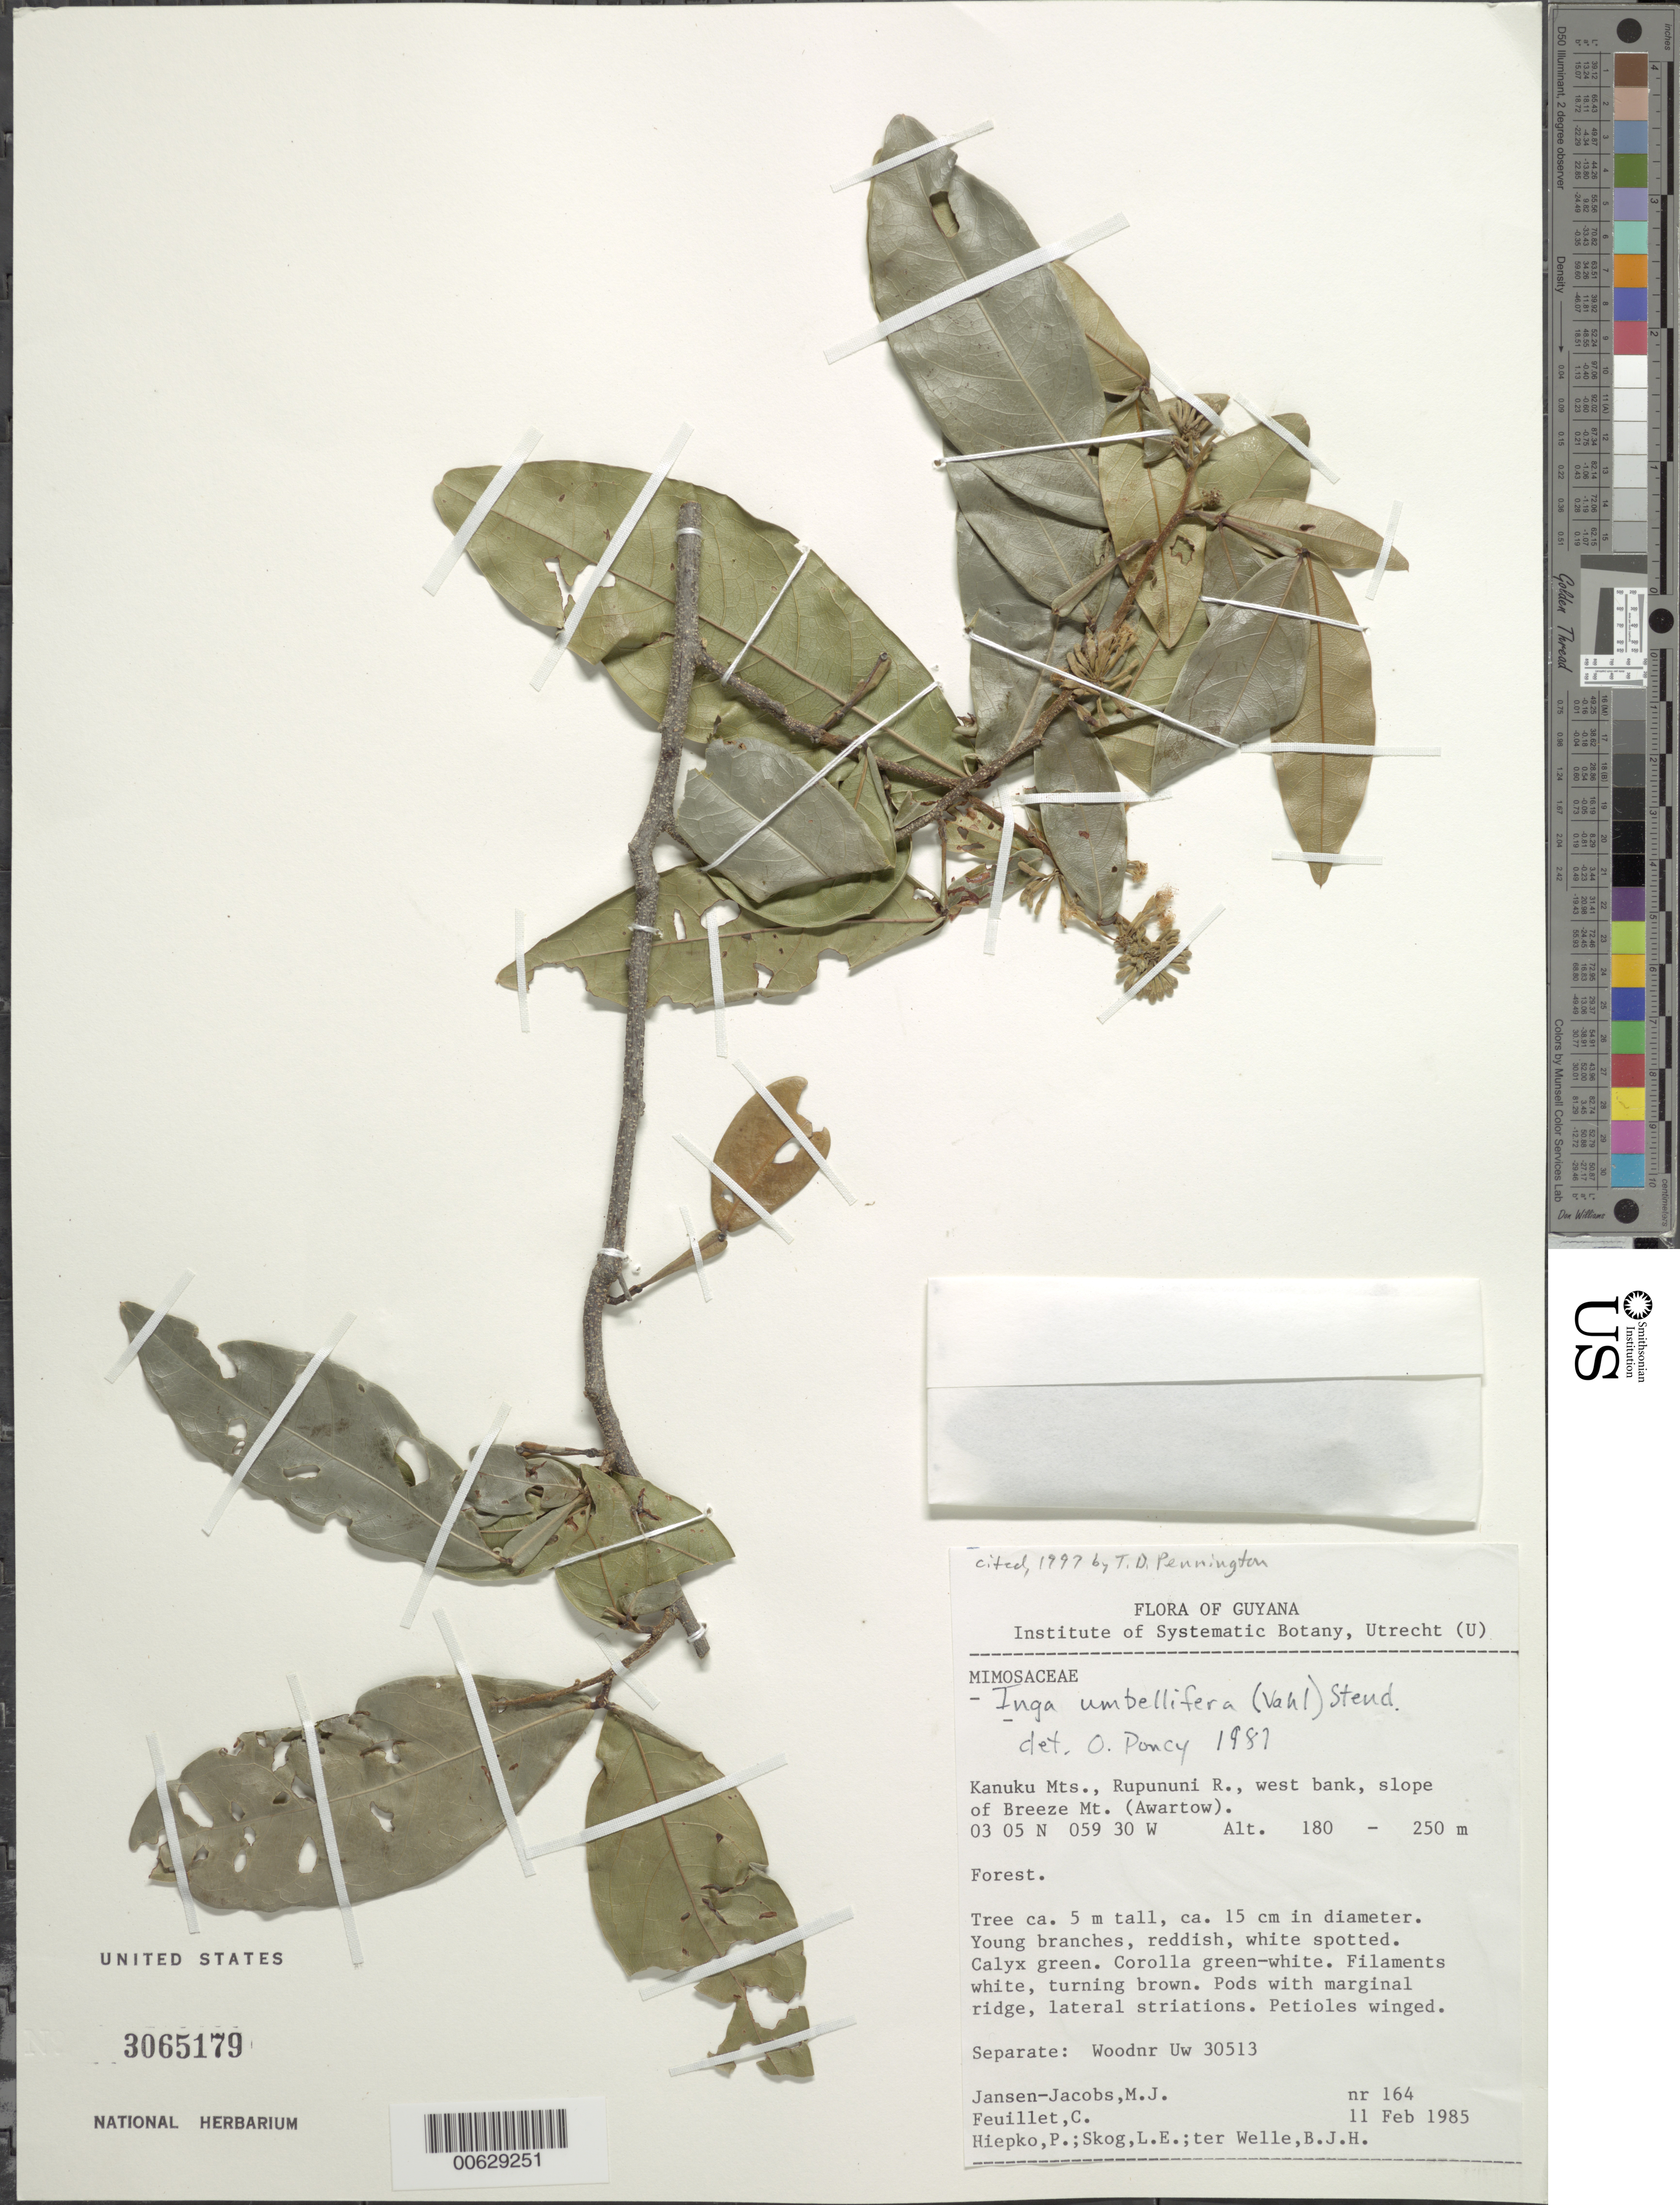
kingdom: Plantae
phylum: Tracheophyta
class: Magnoliopsida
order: Fabales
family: Fabaceae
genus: Inga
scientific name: Inga umbellifera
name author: (Vahl) Steud. ex DC.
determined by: Pennington, T. D., (K)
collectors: M. J. Jansen-Jacobs, C. Feuillet, P. H. Hiepko, L. E. Skog & B. Welle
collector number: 164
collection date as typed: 11-Feb-85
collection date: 1985-02-11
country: Guyana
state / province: U. Takutu-U. Essequibo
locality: Kanuku Mts., Rupununi R., west bank, slope of Breeze Mt. (Awartow)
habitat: Forest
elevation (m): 180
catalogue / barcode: US 3065179